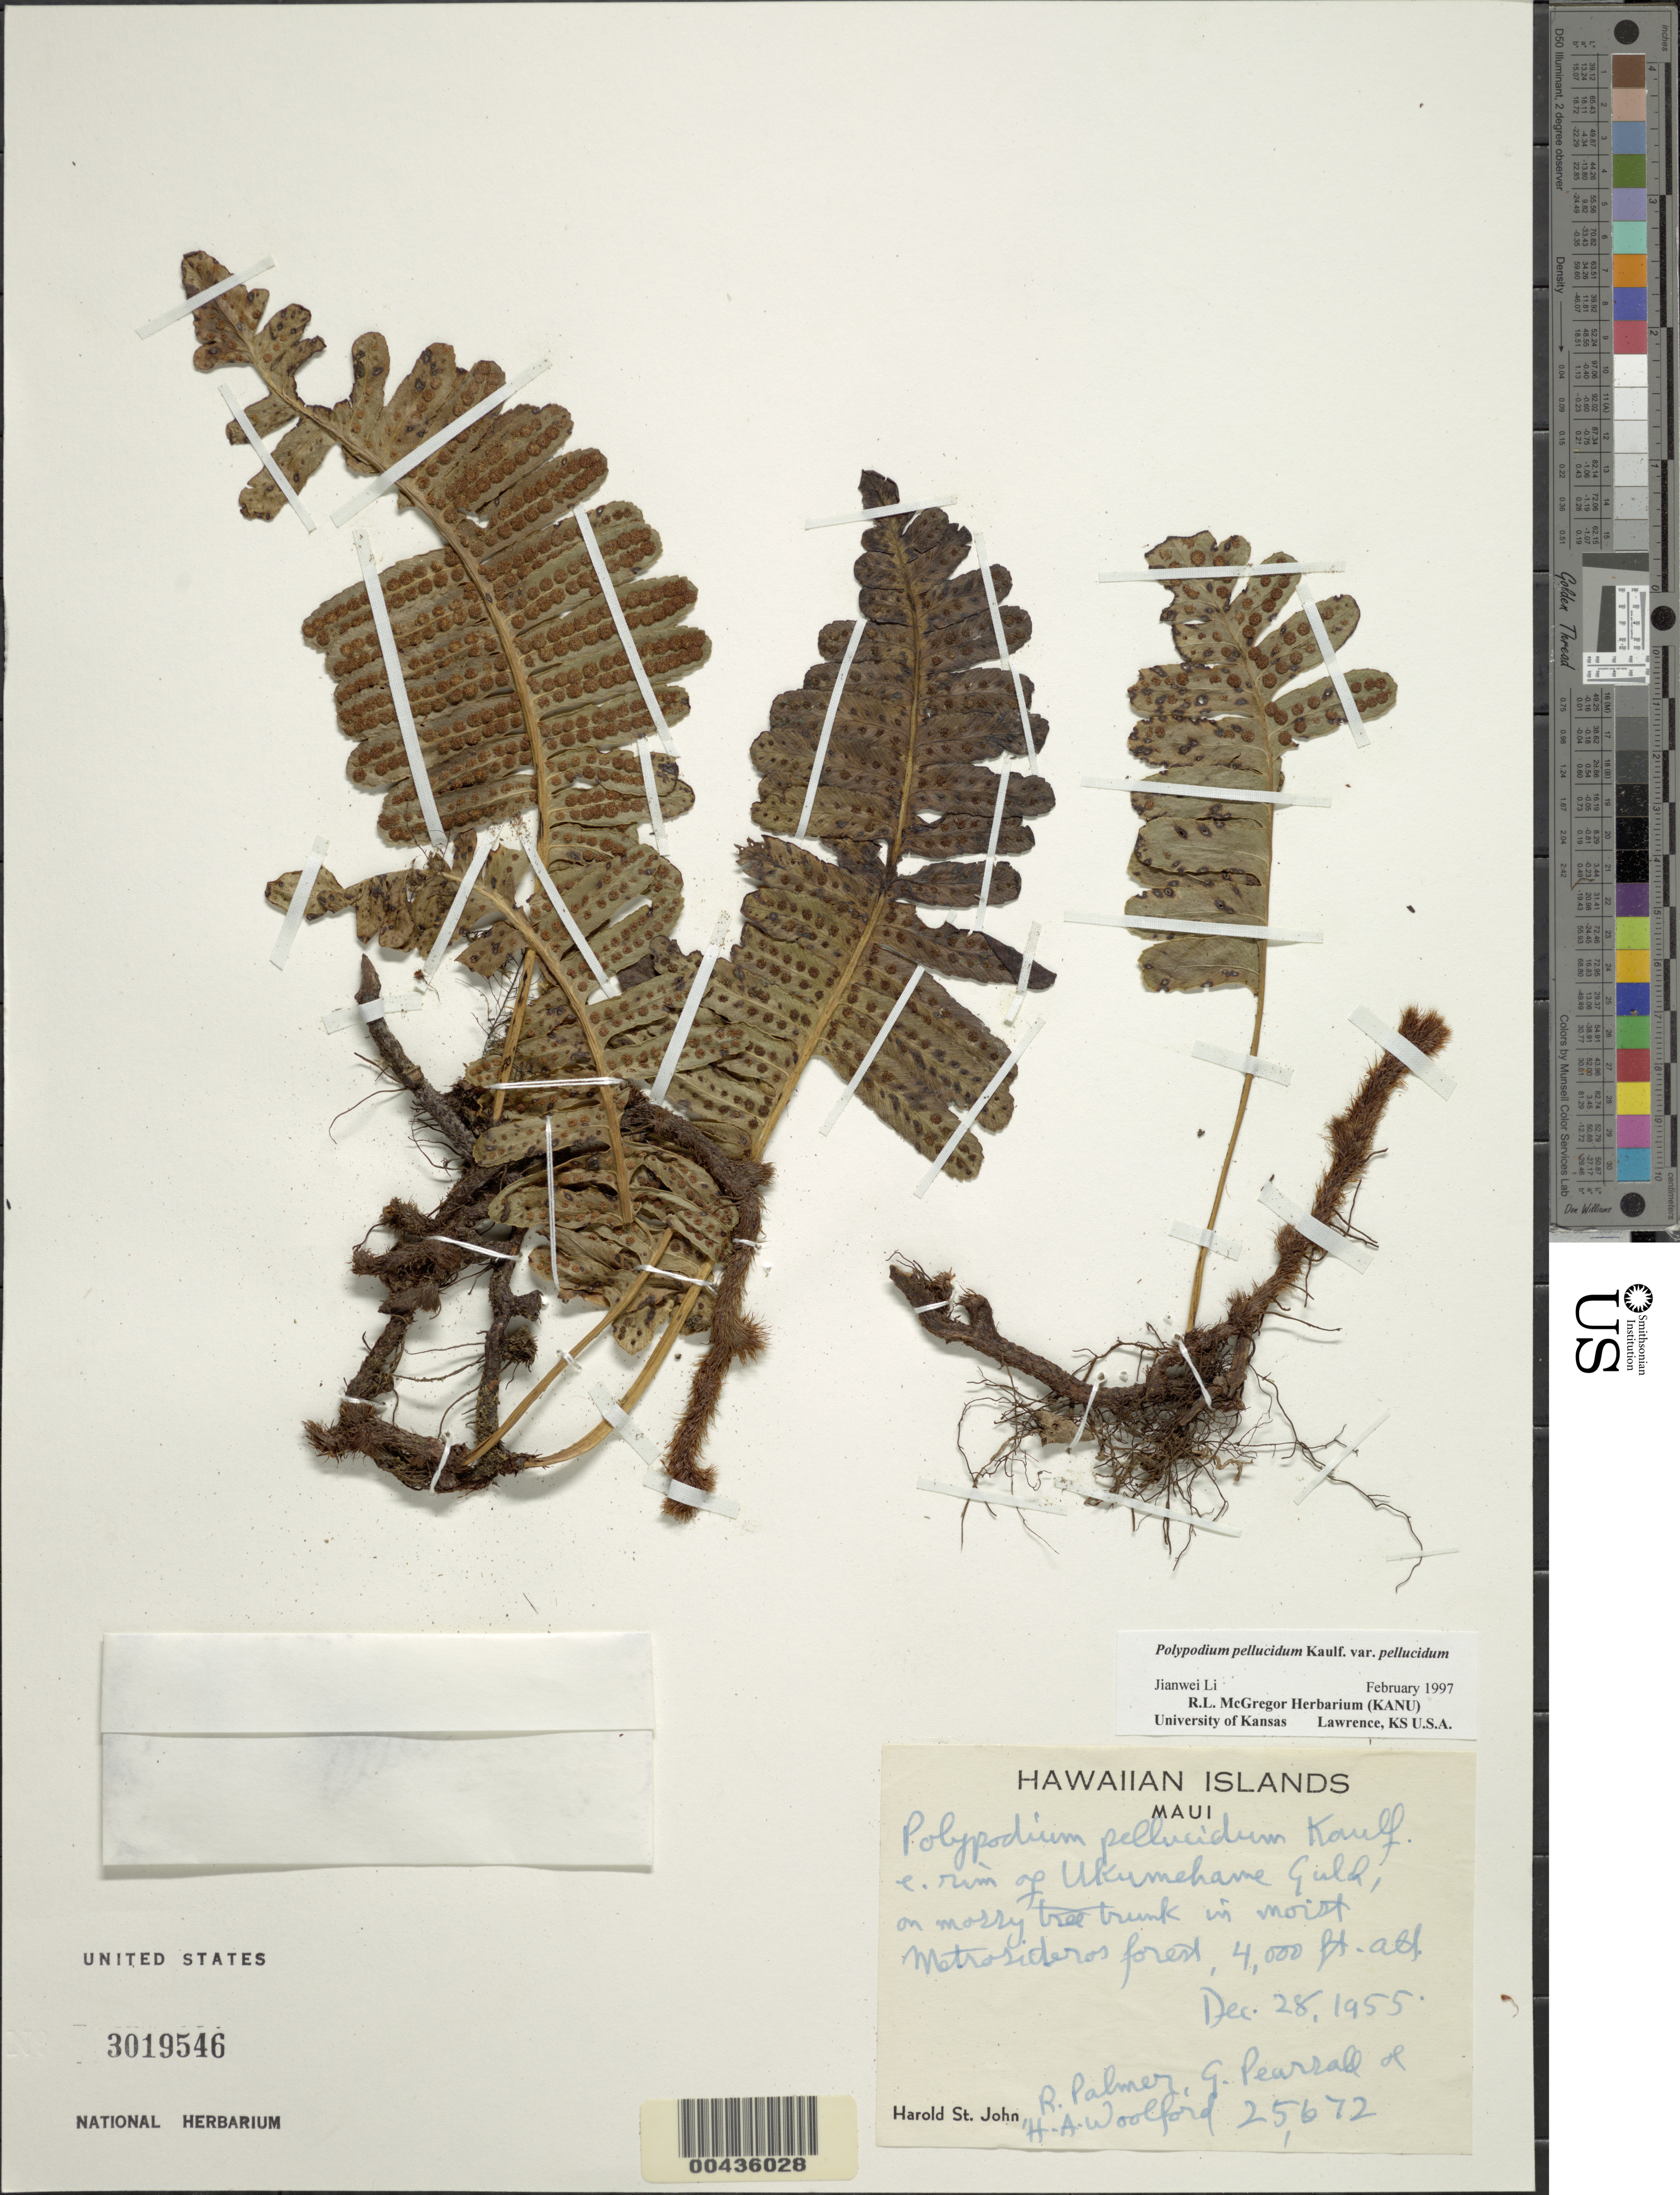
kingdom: Plantae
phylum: Tracheophyta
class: Polypodiopsida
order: Polypodiales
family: Polypodiaceae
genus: Polypodium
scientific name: Polypodium pellucidum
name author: Kaulf.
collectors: H. St. John, R. Palmer, G. Pearrall & H. Woolford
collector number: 25672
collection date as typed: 28 Dec 1955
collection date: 1955-12-28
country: United States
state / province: Hawaii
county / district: Maui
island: Maui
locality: E rim of Ukumehame Gulch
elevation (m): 1219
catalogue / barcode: US 3019546